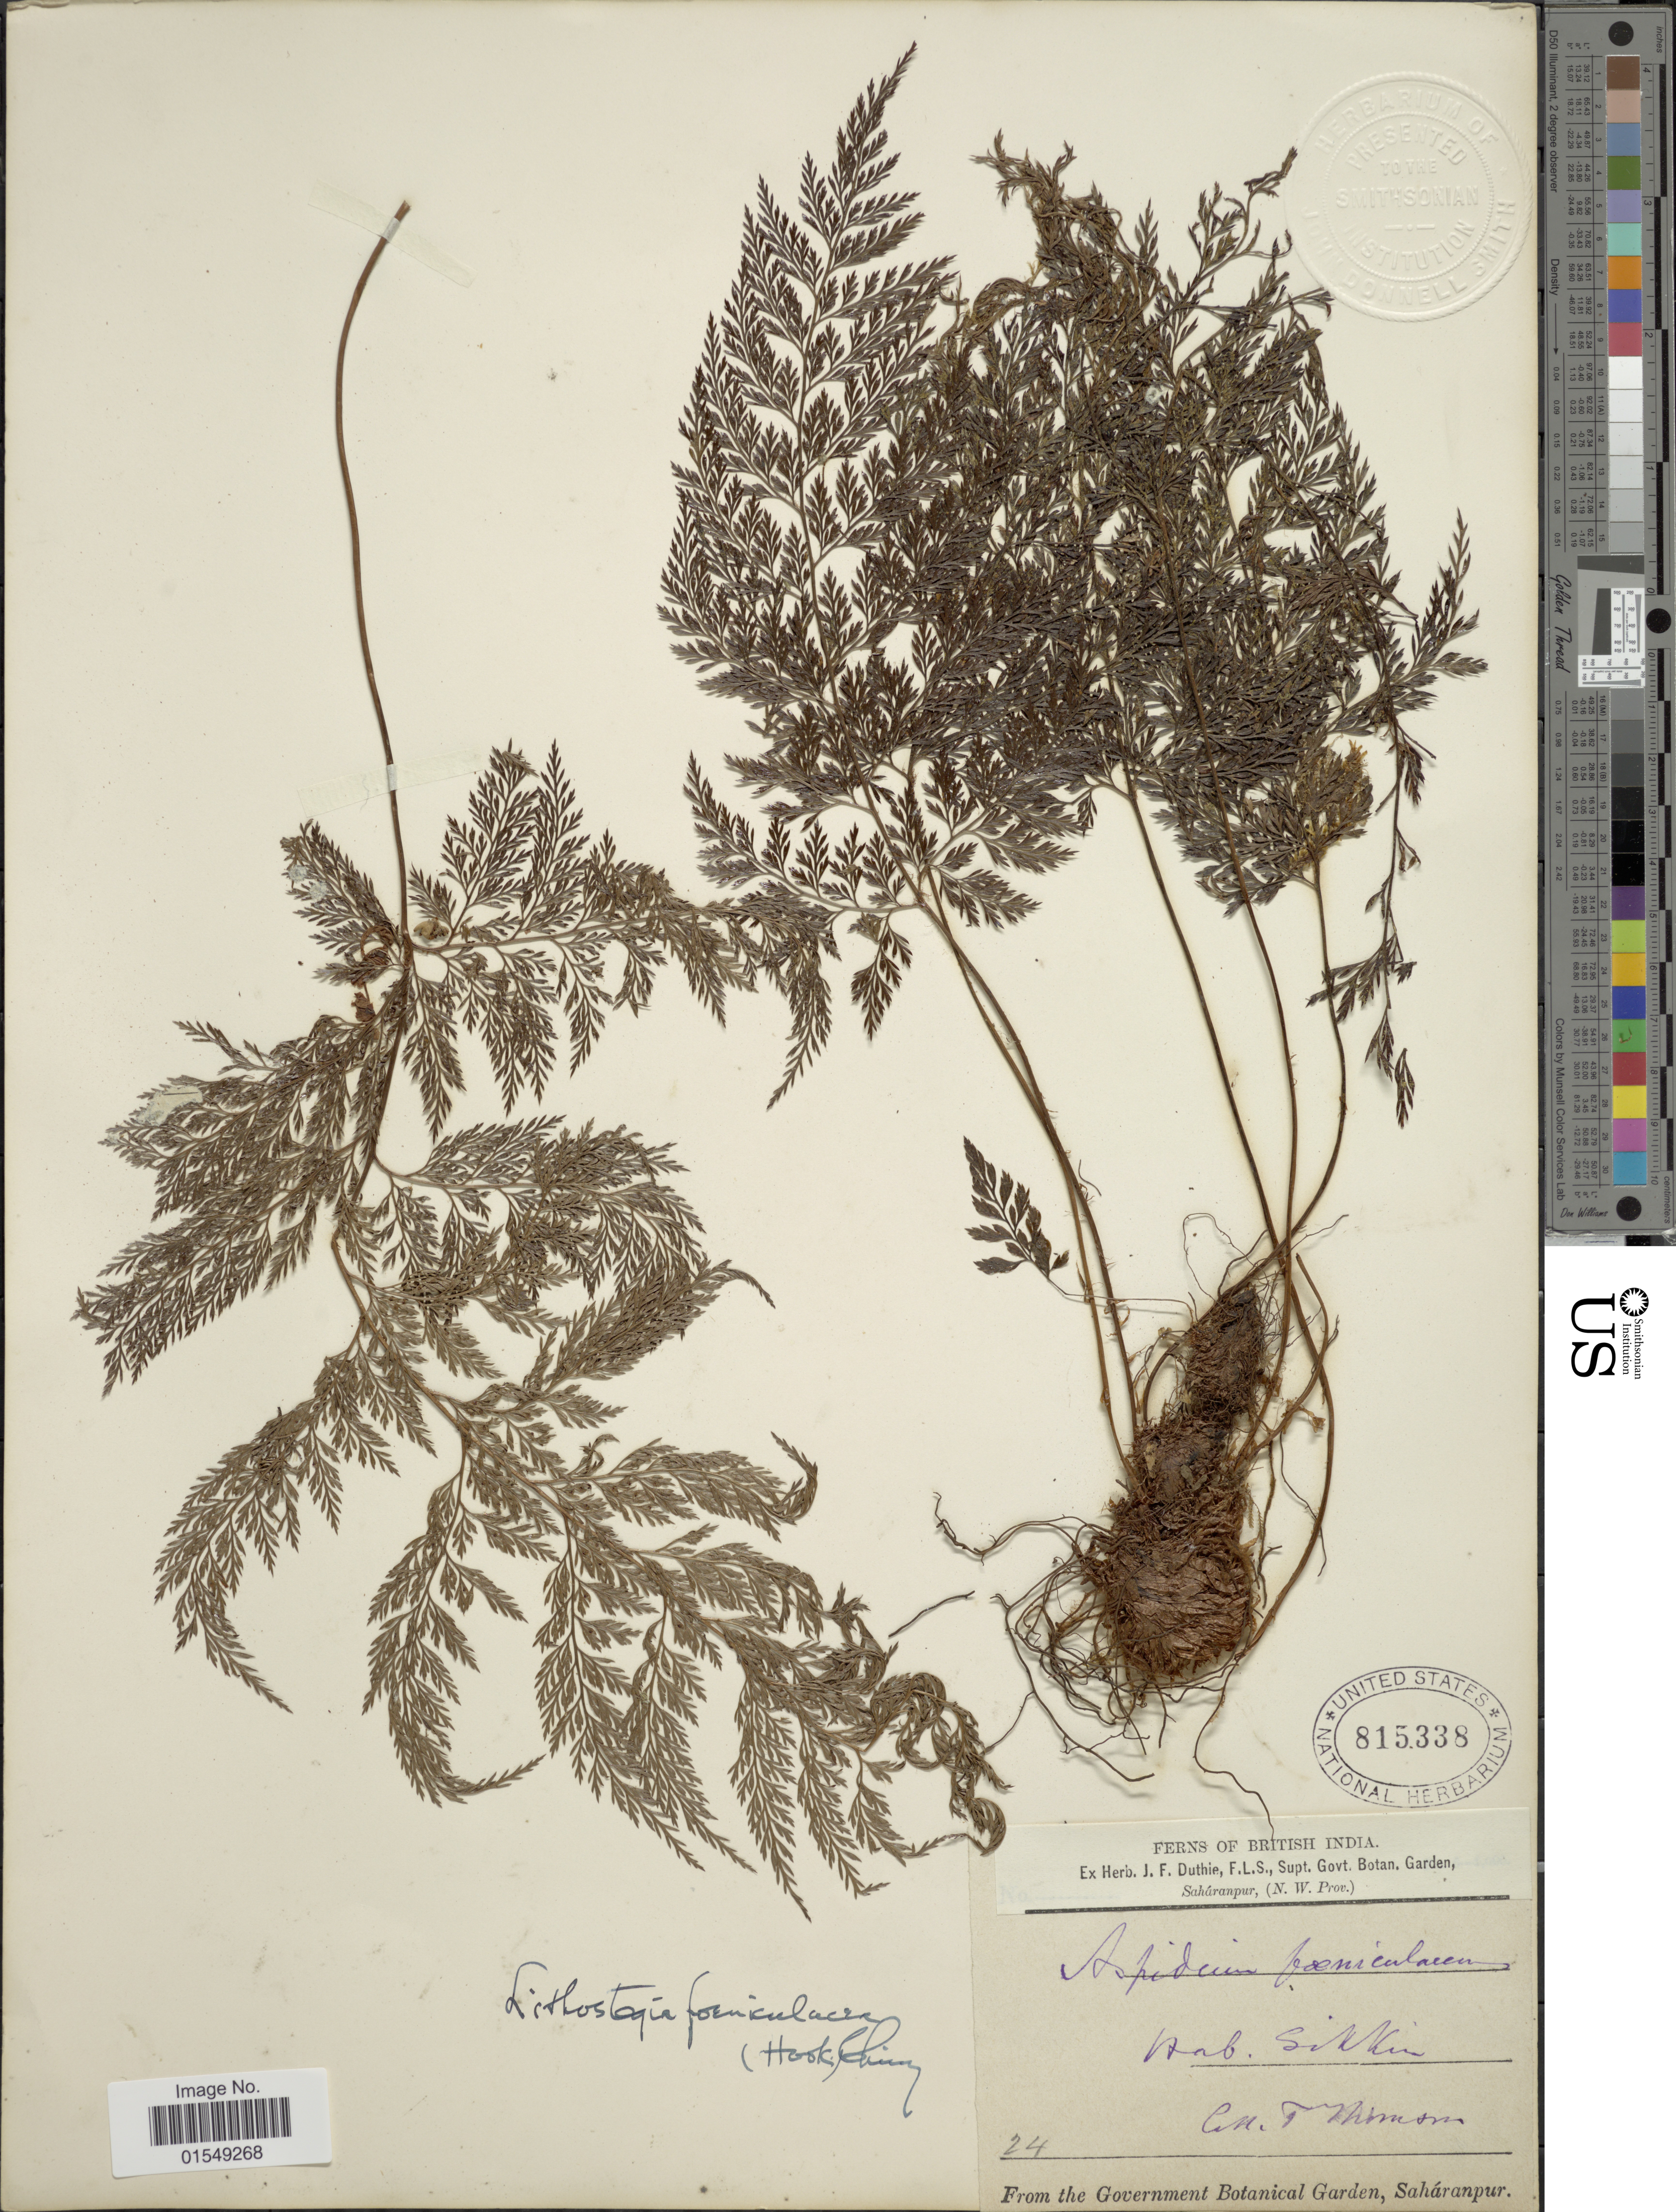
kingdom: Plantae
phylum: Tracheophyta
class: Polypodiopsida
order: Polypodiales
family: Dryopteridaceae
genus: Arachniodes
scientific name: Arachniodes superba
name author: Fraser-Jenk.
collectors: T. Thomson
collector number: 24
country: India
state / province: Sikkim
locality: Sikkim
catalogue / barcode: US 815338